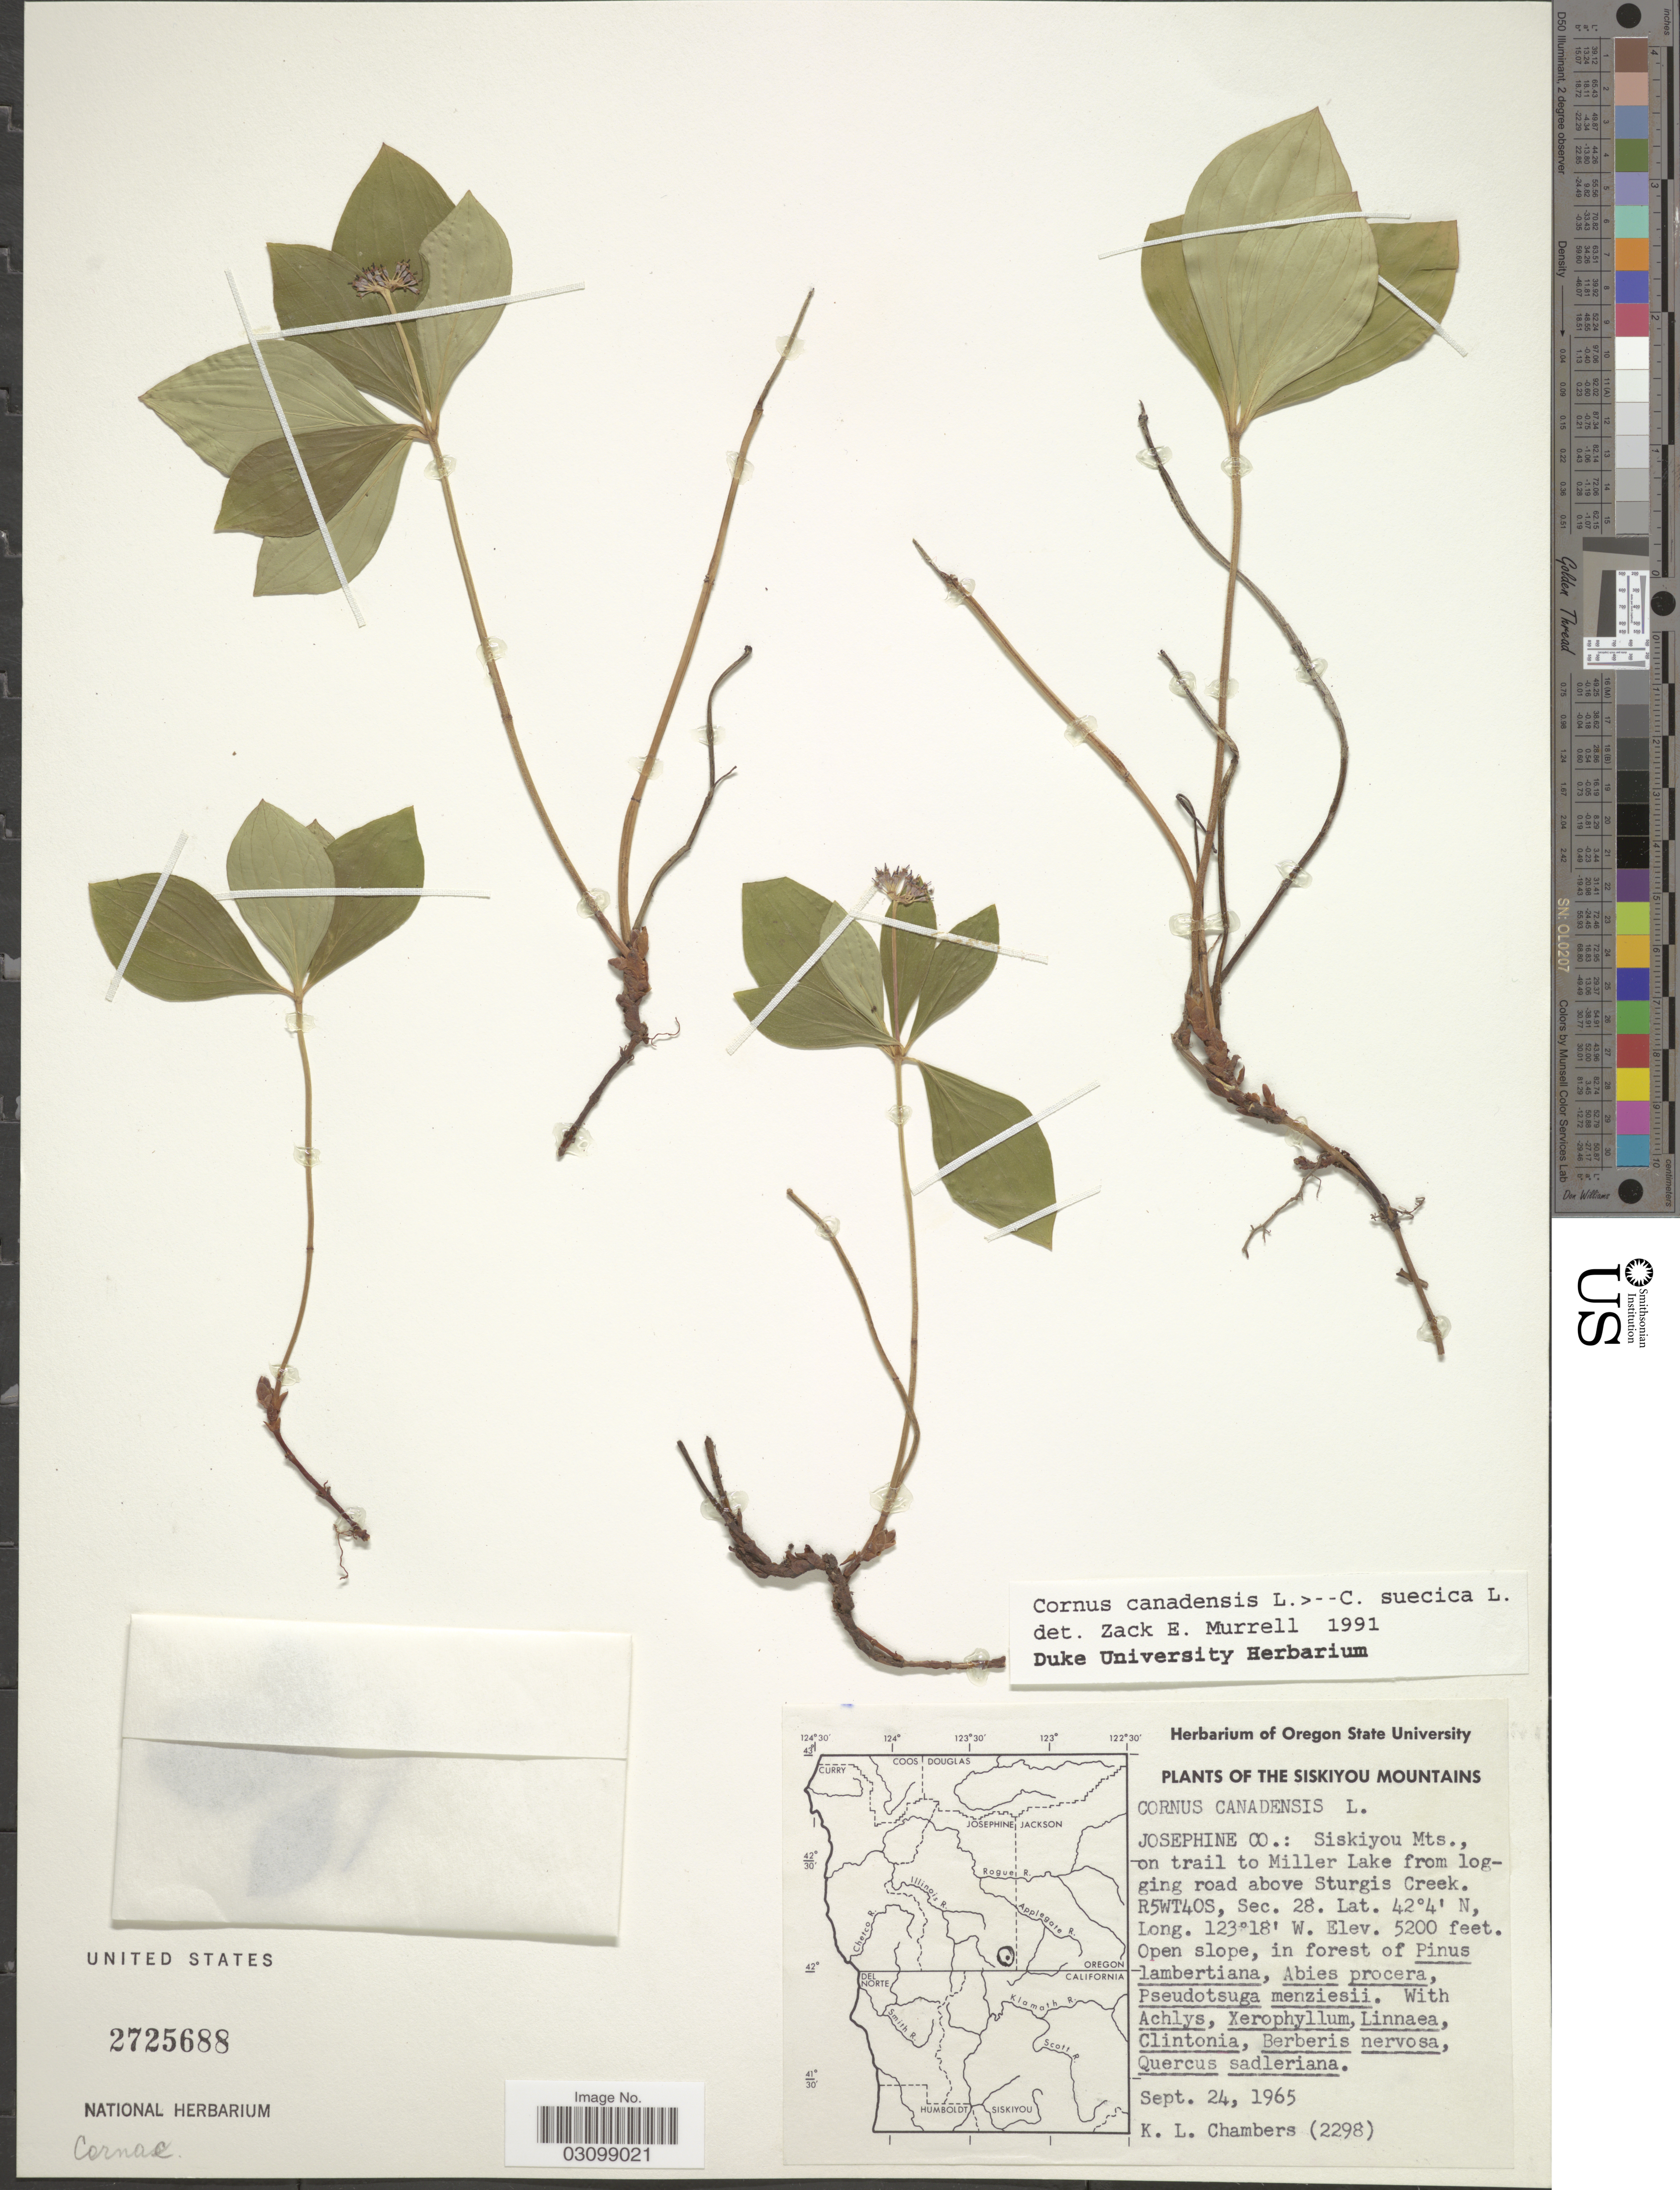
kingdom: Plantae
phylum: Tracheophyta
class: Magnoliopsida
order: Cornales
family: Cornaceae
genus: Cornus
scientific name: Cornus sp.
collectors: K. Chambers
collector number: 2298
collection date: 1965-09-24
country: United States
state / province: Oregon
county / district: Josephine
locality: The Siskiyou Mountains, Josephine Co.: Siskiyou Mts., on trail to Miller Lake from Logging road above Sturgis Creek. R5WT40S, Sec. 28.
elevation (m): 1585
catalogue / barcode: US 2725688